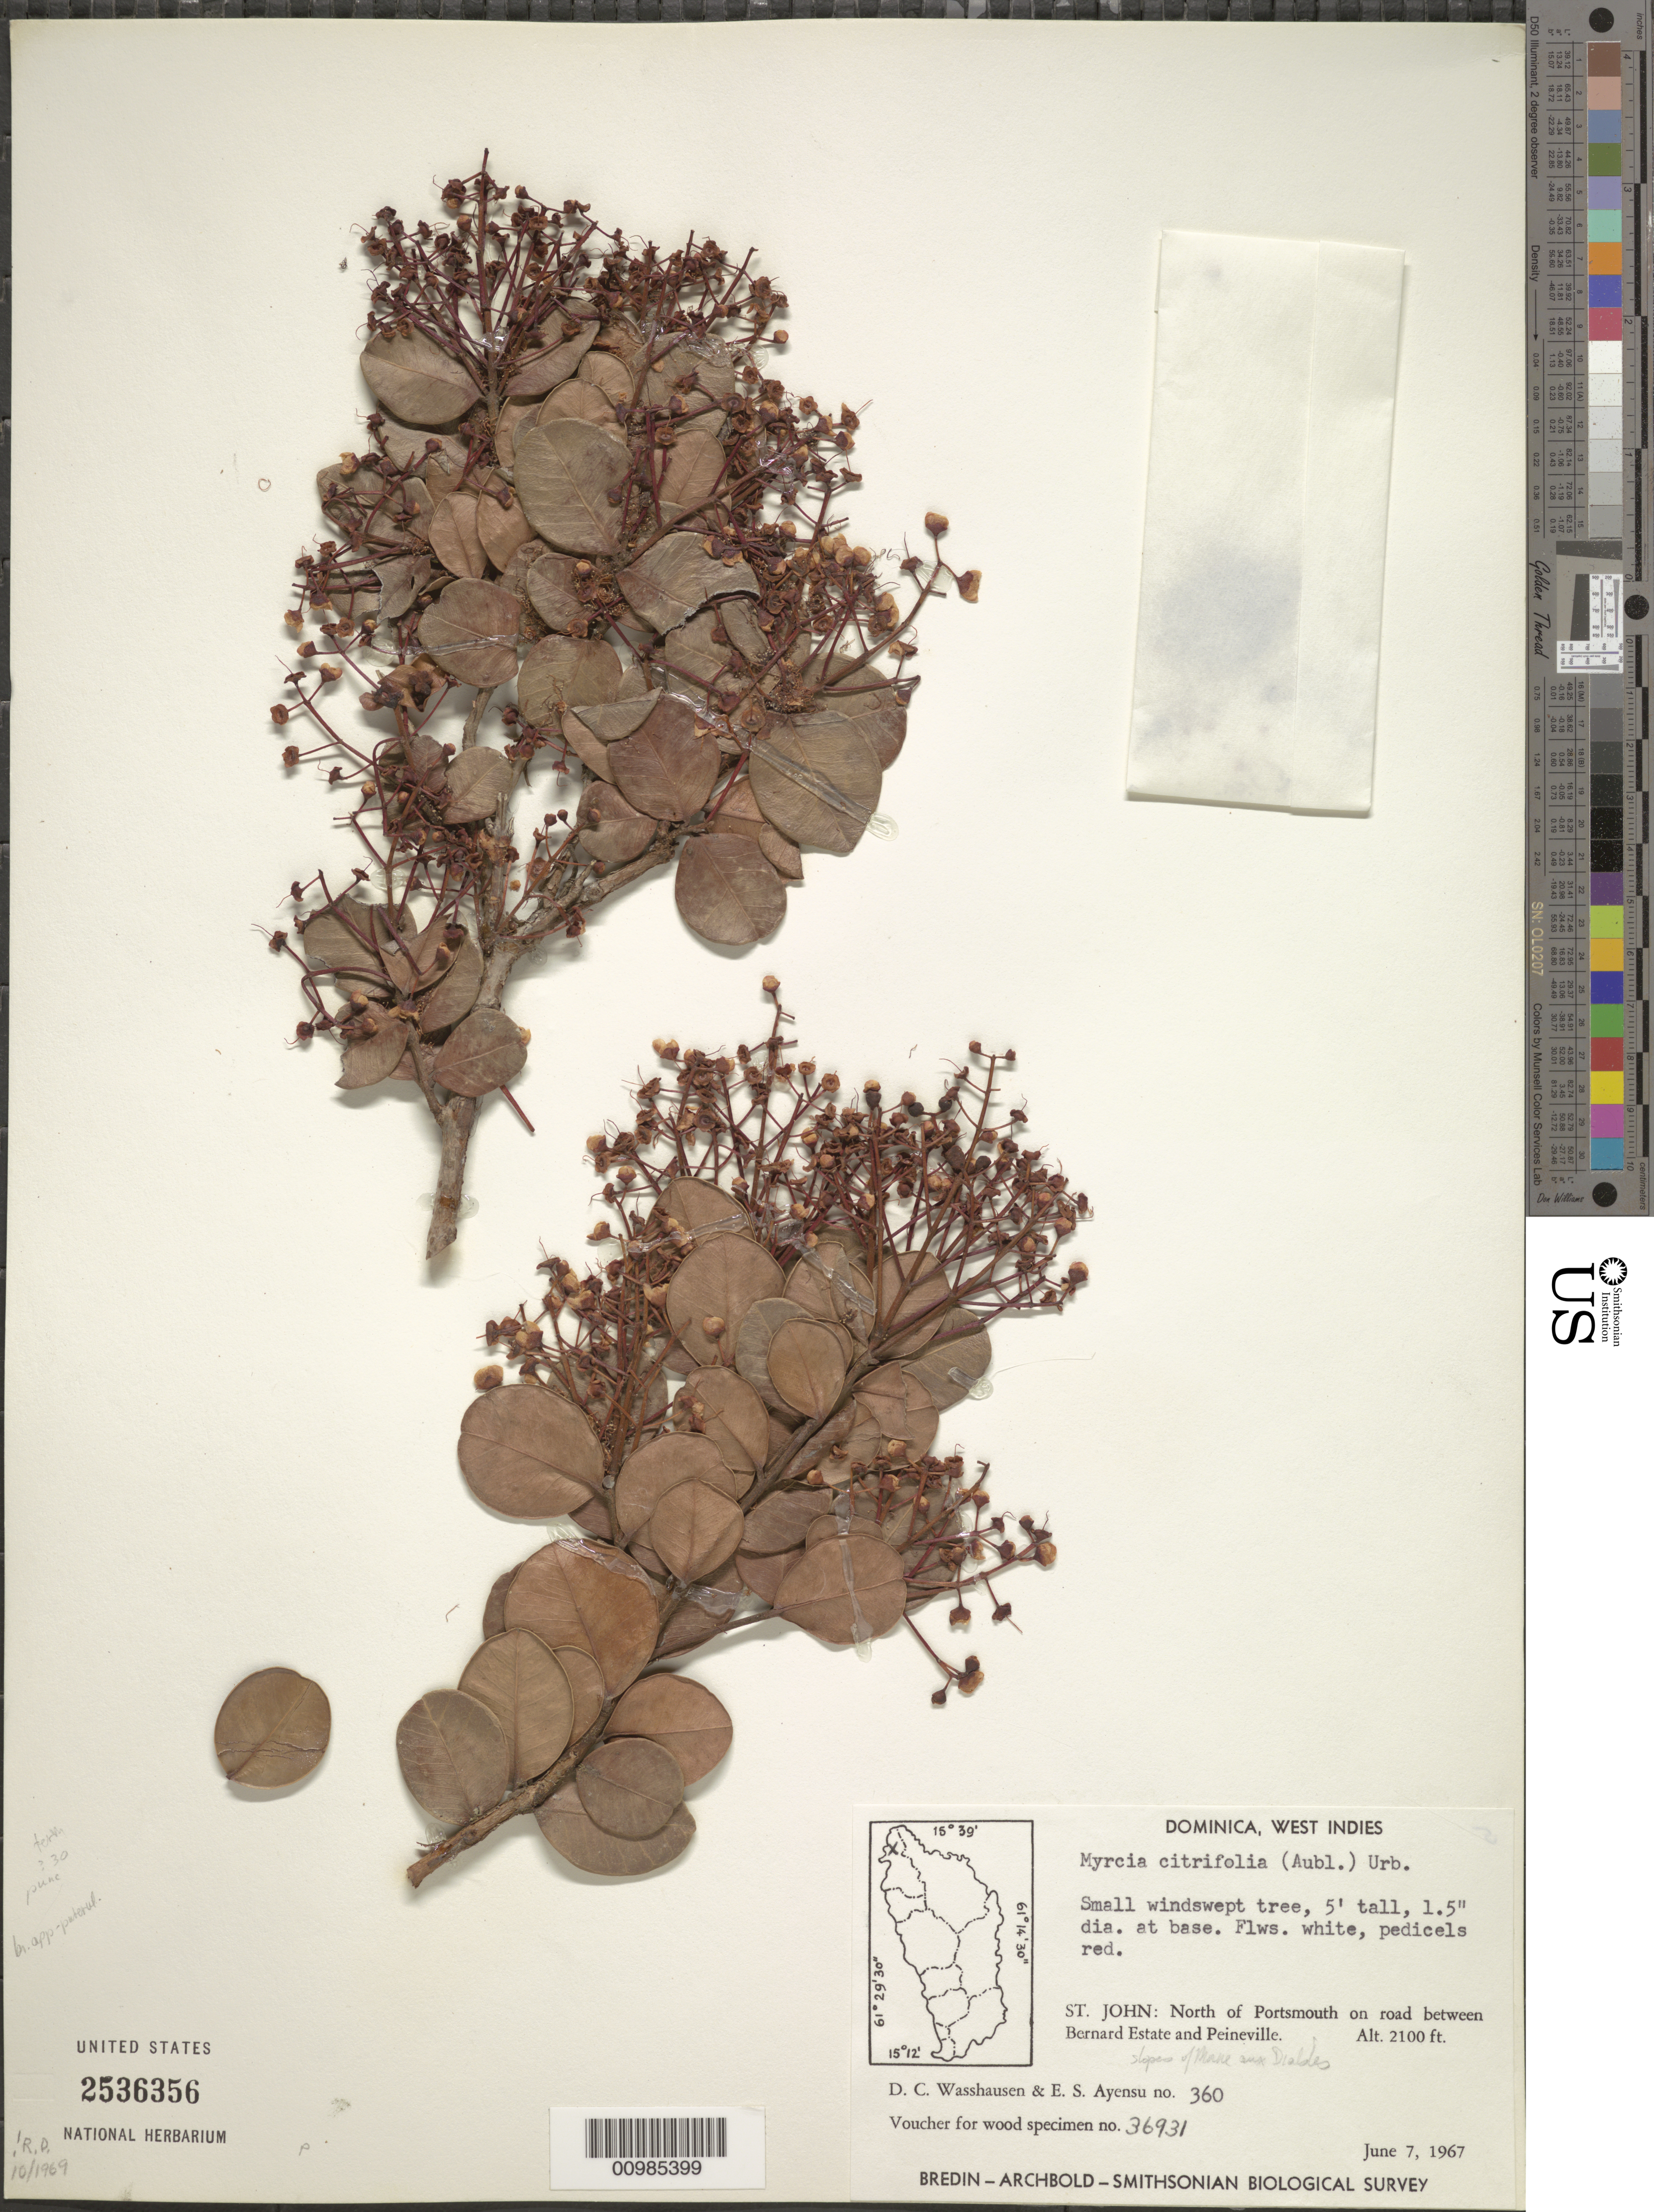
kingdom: Plantae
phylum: Tracheophyta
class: Magnoliopsida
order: Myrtales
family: Myrtaceae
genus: Myrcia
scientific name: Myrcia citrifolia var. citrifolia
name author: (Aubl.) Urb.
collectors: D. C. Wasshausen & E. S. Ayensu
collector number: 360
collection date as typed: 07 Jun 1967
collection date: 1967-06-07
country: Dominica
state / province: St. John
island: Dominica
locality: North of Portsmouth, on road between Bernard Estate and Peineville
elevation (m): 640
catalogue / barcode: US 2536356